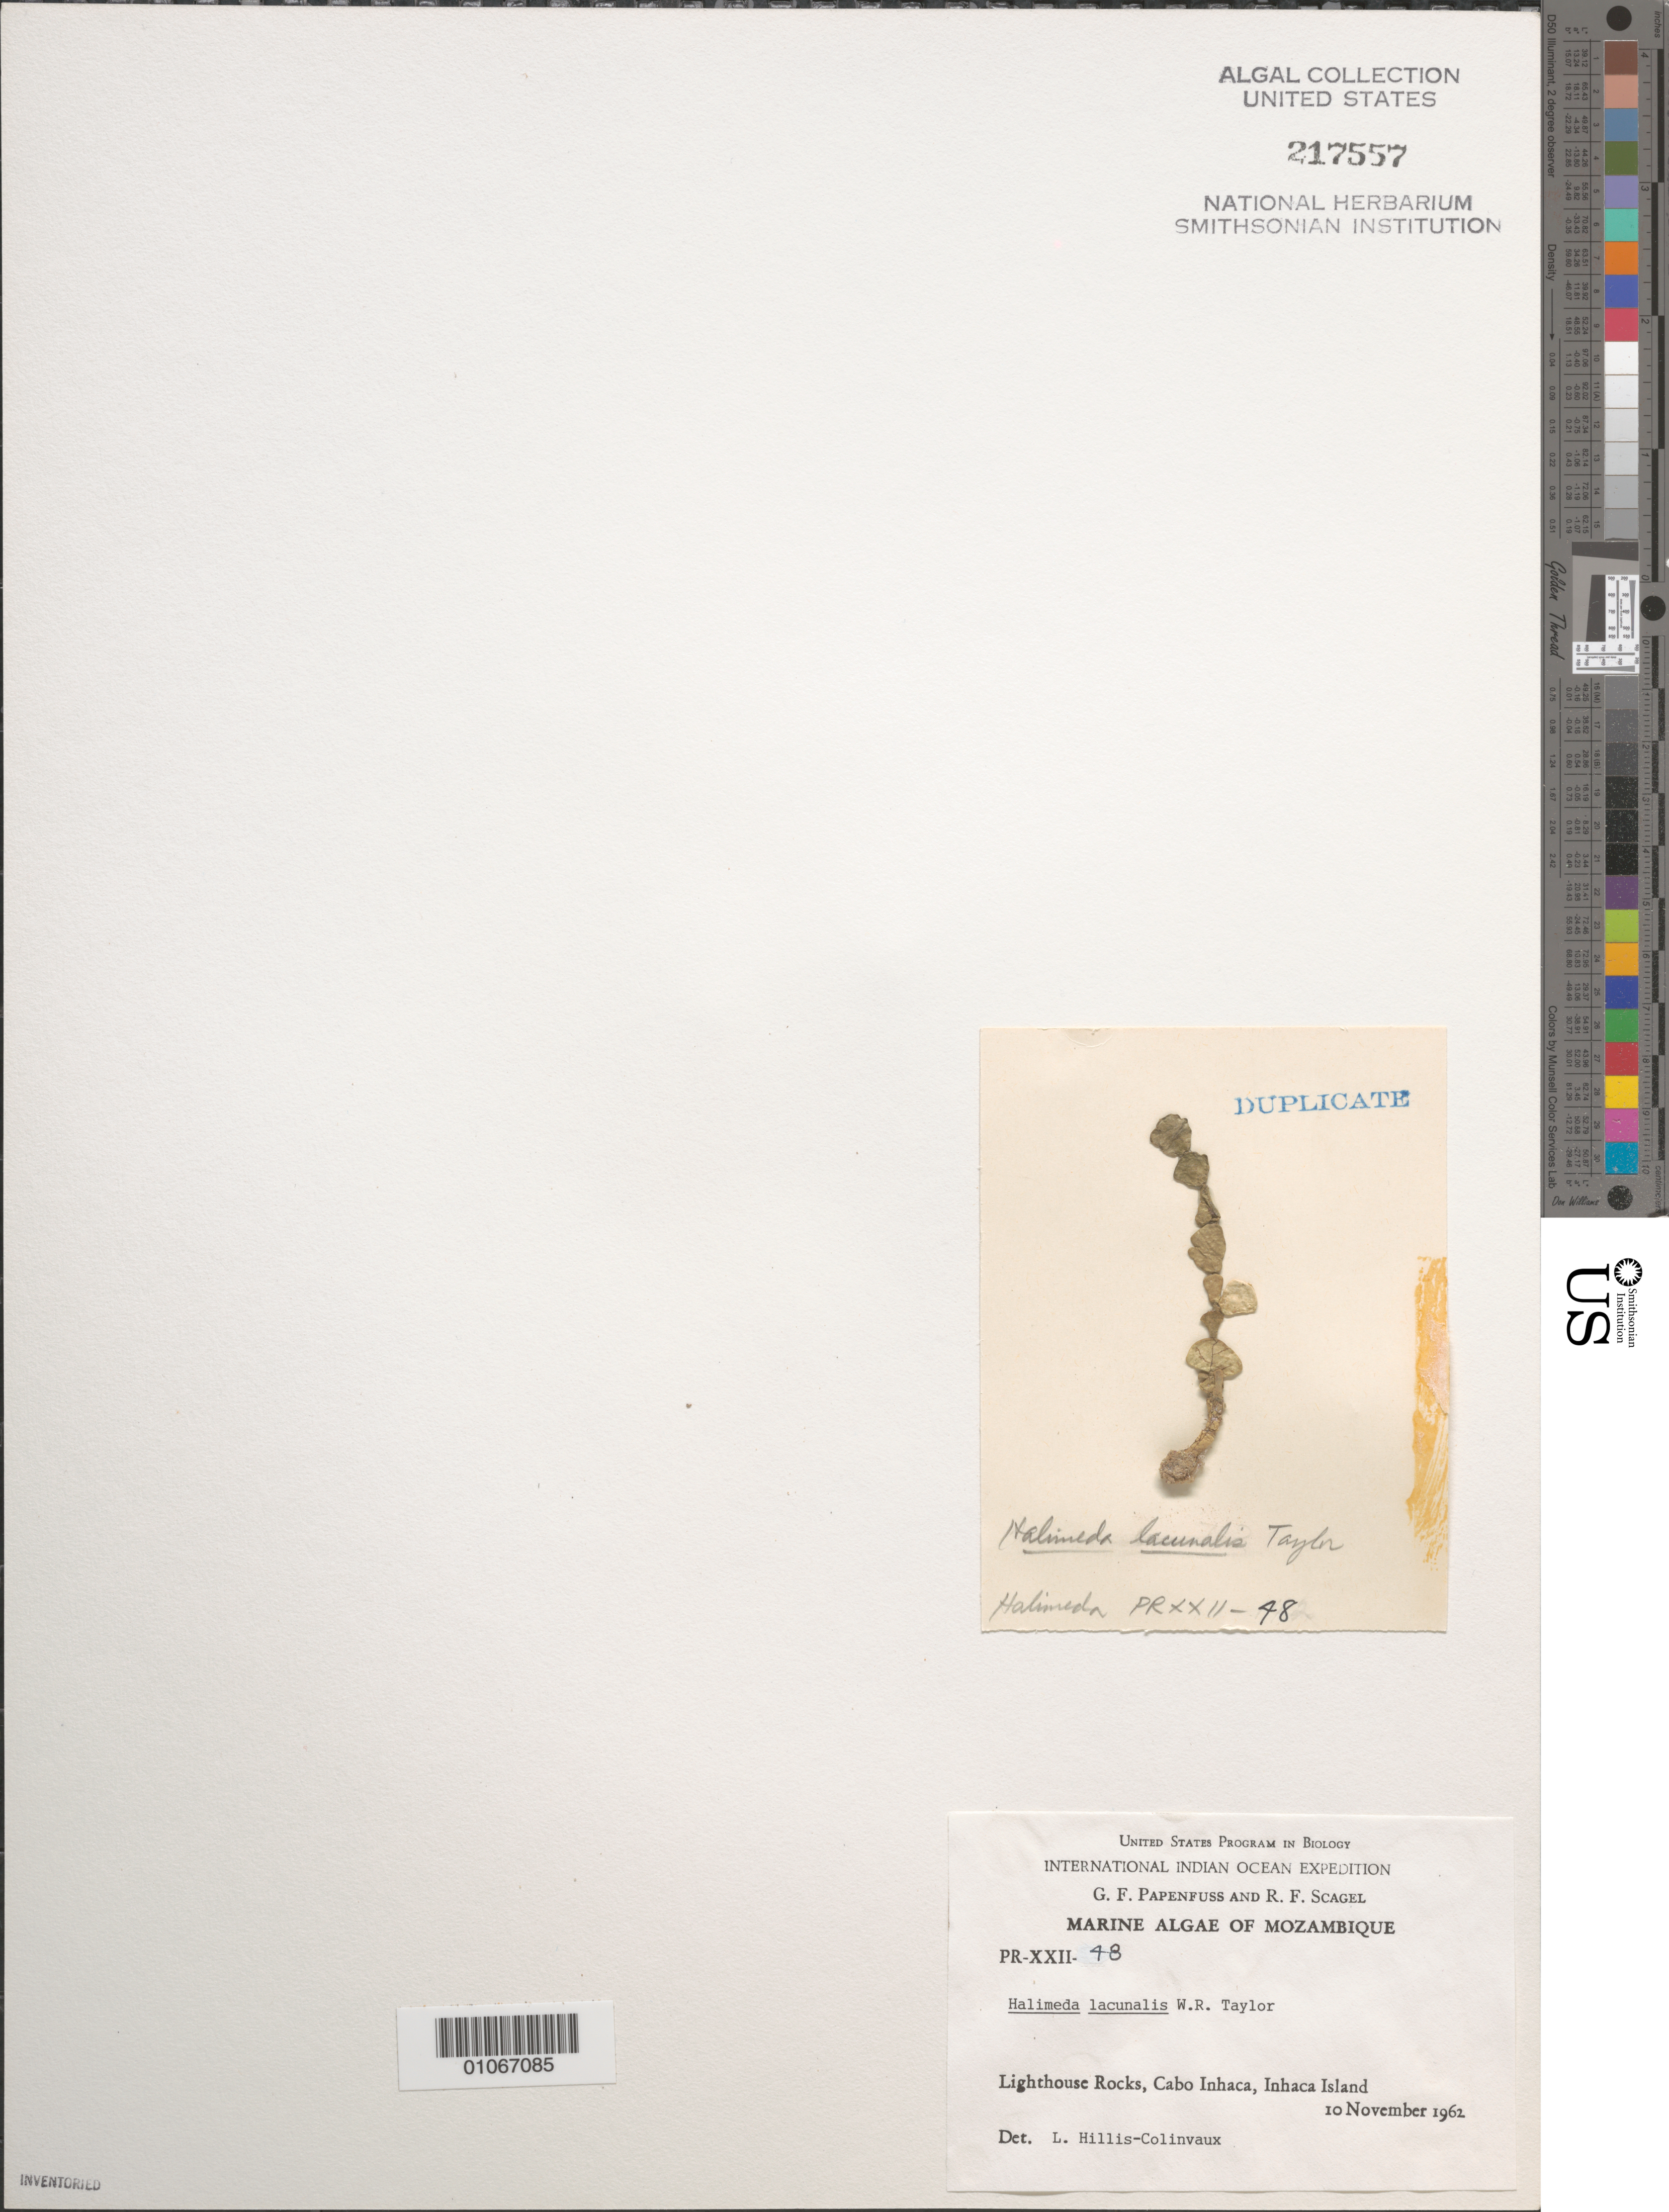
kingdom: Plantae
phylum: Chlorophyta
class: Ulvophyceae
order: Bryopsidales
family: Halimedaceae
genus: Halimeda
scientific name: Halimeda lacunalis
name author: W.R. Taylor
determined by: Hillis-Colinvaux, L.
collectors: G. Papenfuss & R. F. Scagel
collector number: PR-XXII-48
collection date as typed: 10 Nov 1962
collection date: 1962-11-10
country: Mozambique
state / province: Maputo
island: Inhaca Island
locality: Lighthouse Rocks, Cabo Inhaca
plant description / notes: International Indian Ocean Expedition, 1962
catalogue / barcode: US 217557